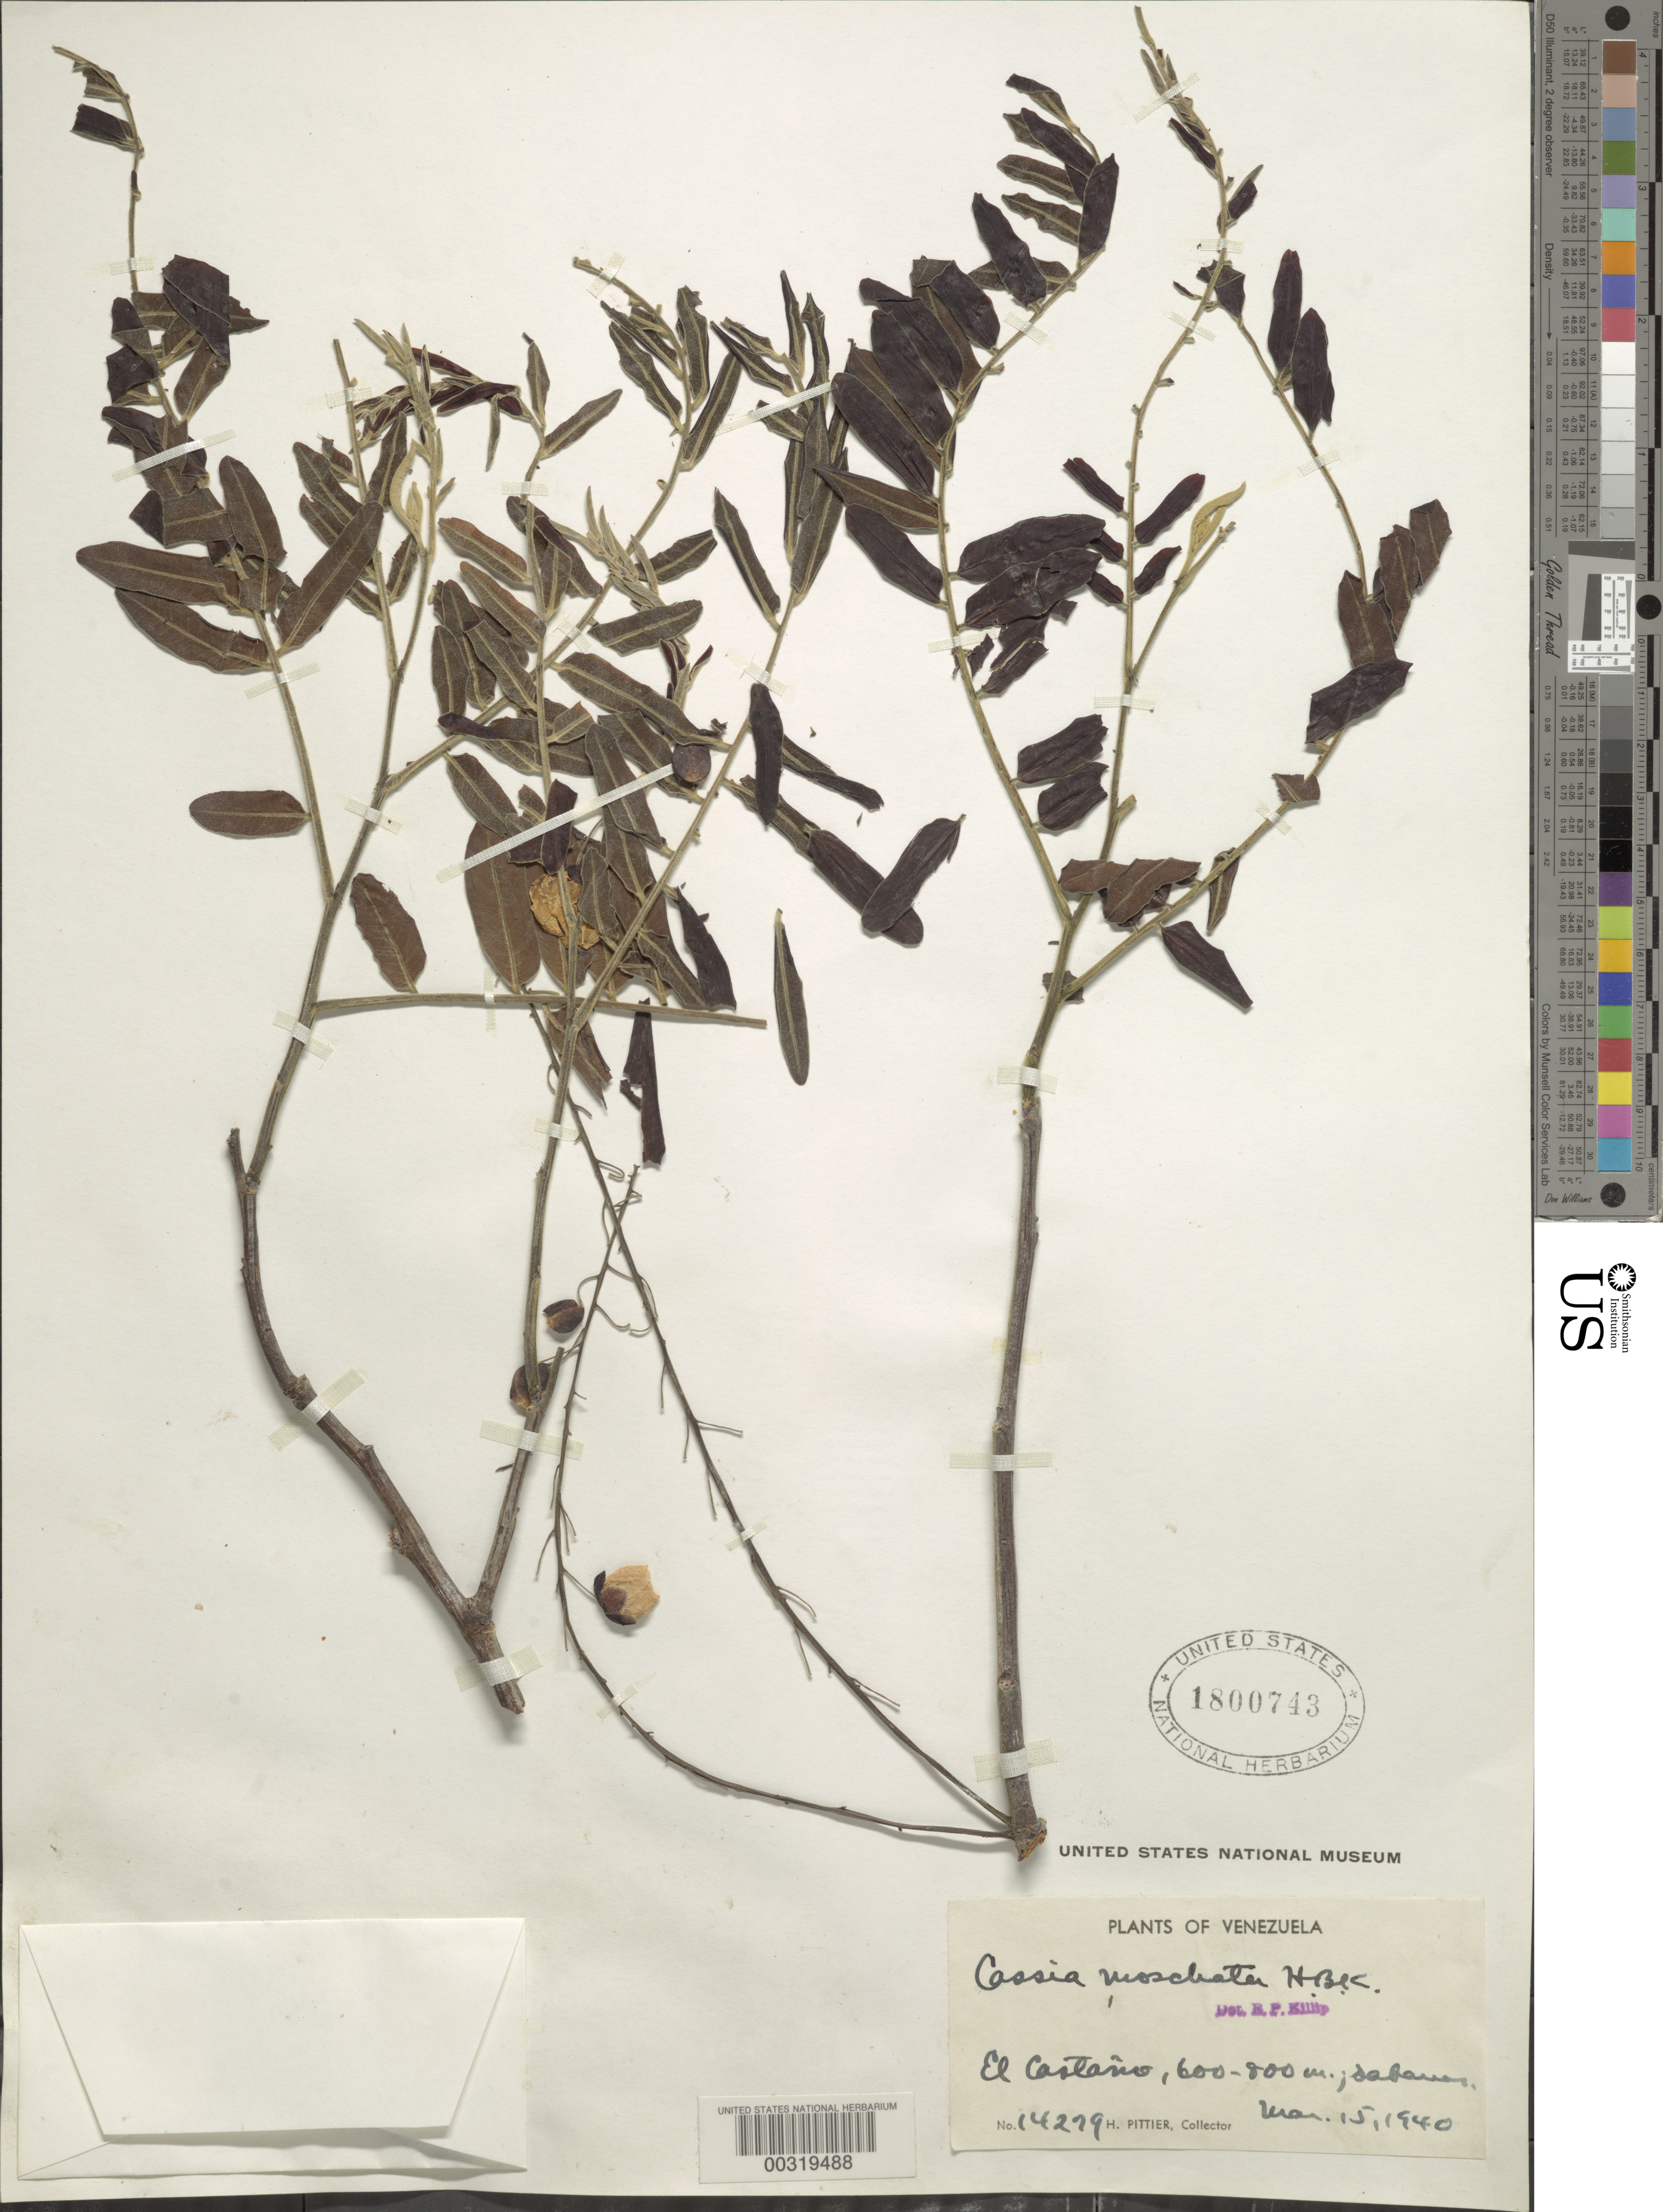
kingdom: Plantae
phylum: Tracheophyta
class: Magnoliopsida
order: Fabales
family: Fabaceae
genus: Cassia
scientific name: Cassia moschata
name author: Kunth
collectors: H. F. Pittier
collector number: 14279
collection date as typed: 15 Mar 1940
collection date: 1940-03-15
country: Venezuela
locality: El castano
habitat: Savanna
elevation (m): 600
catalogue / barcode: US 1800743